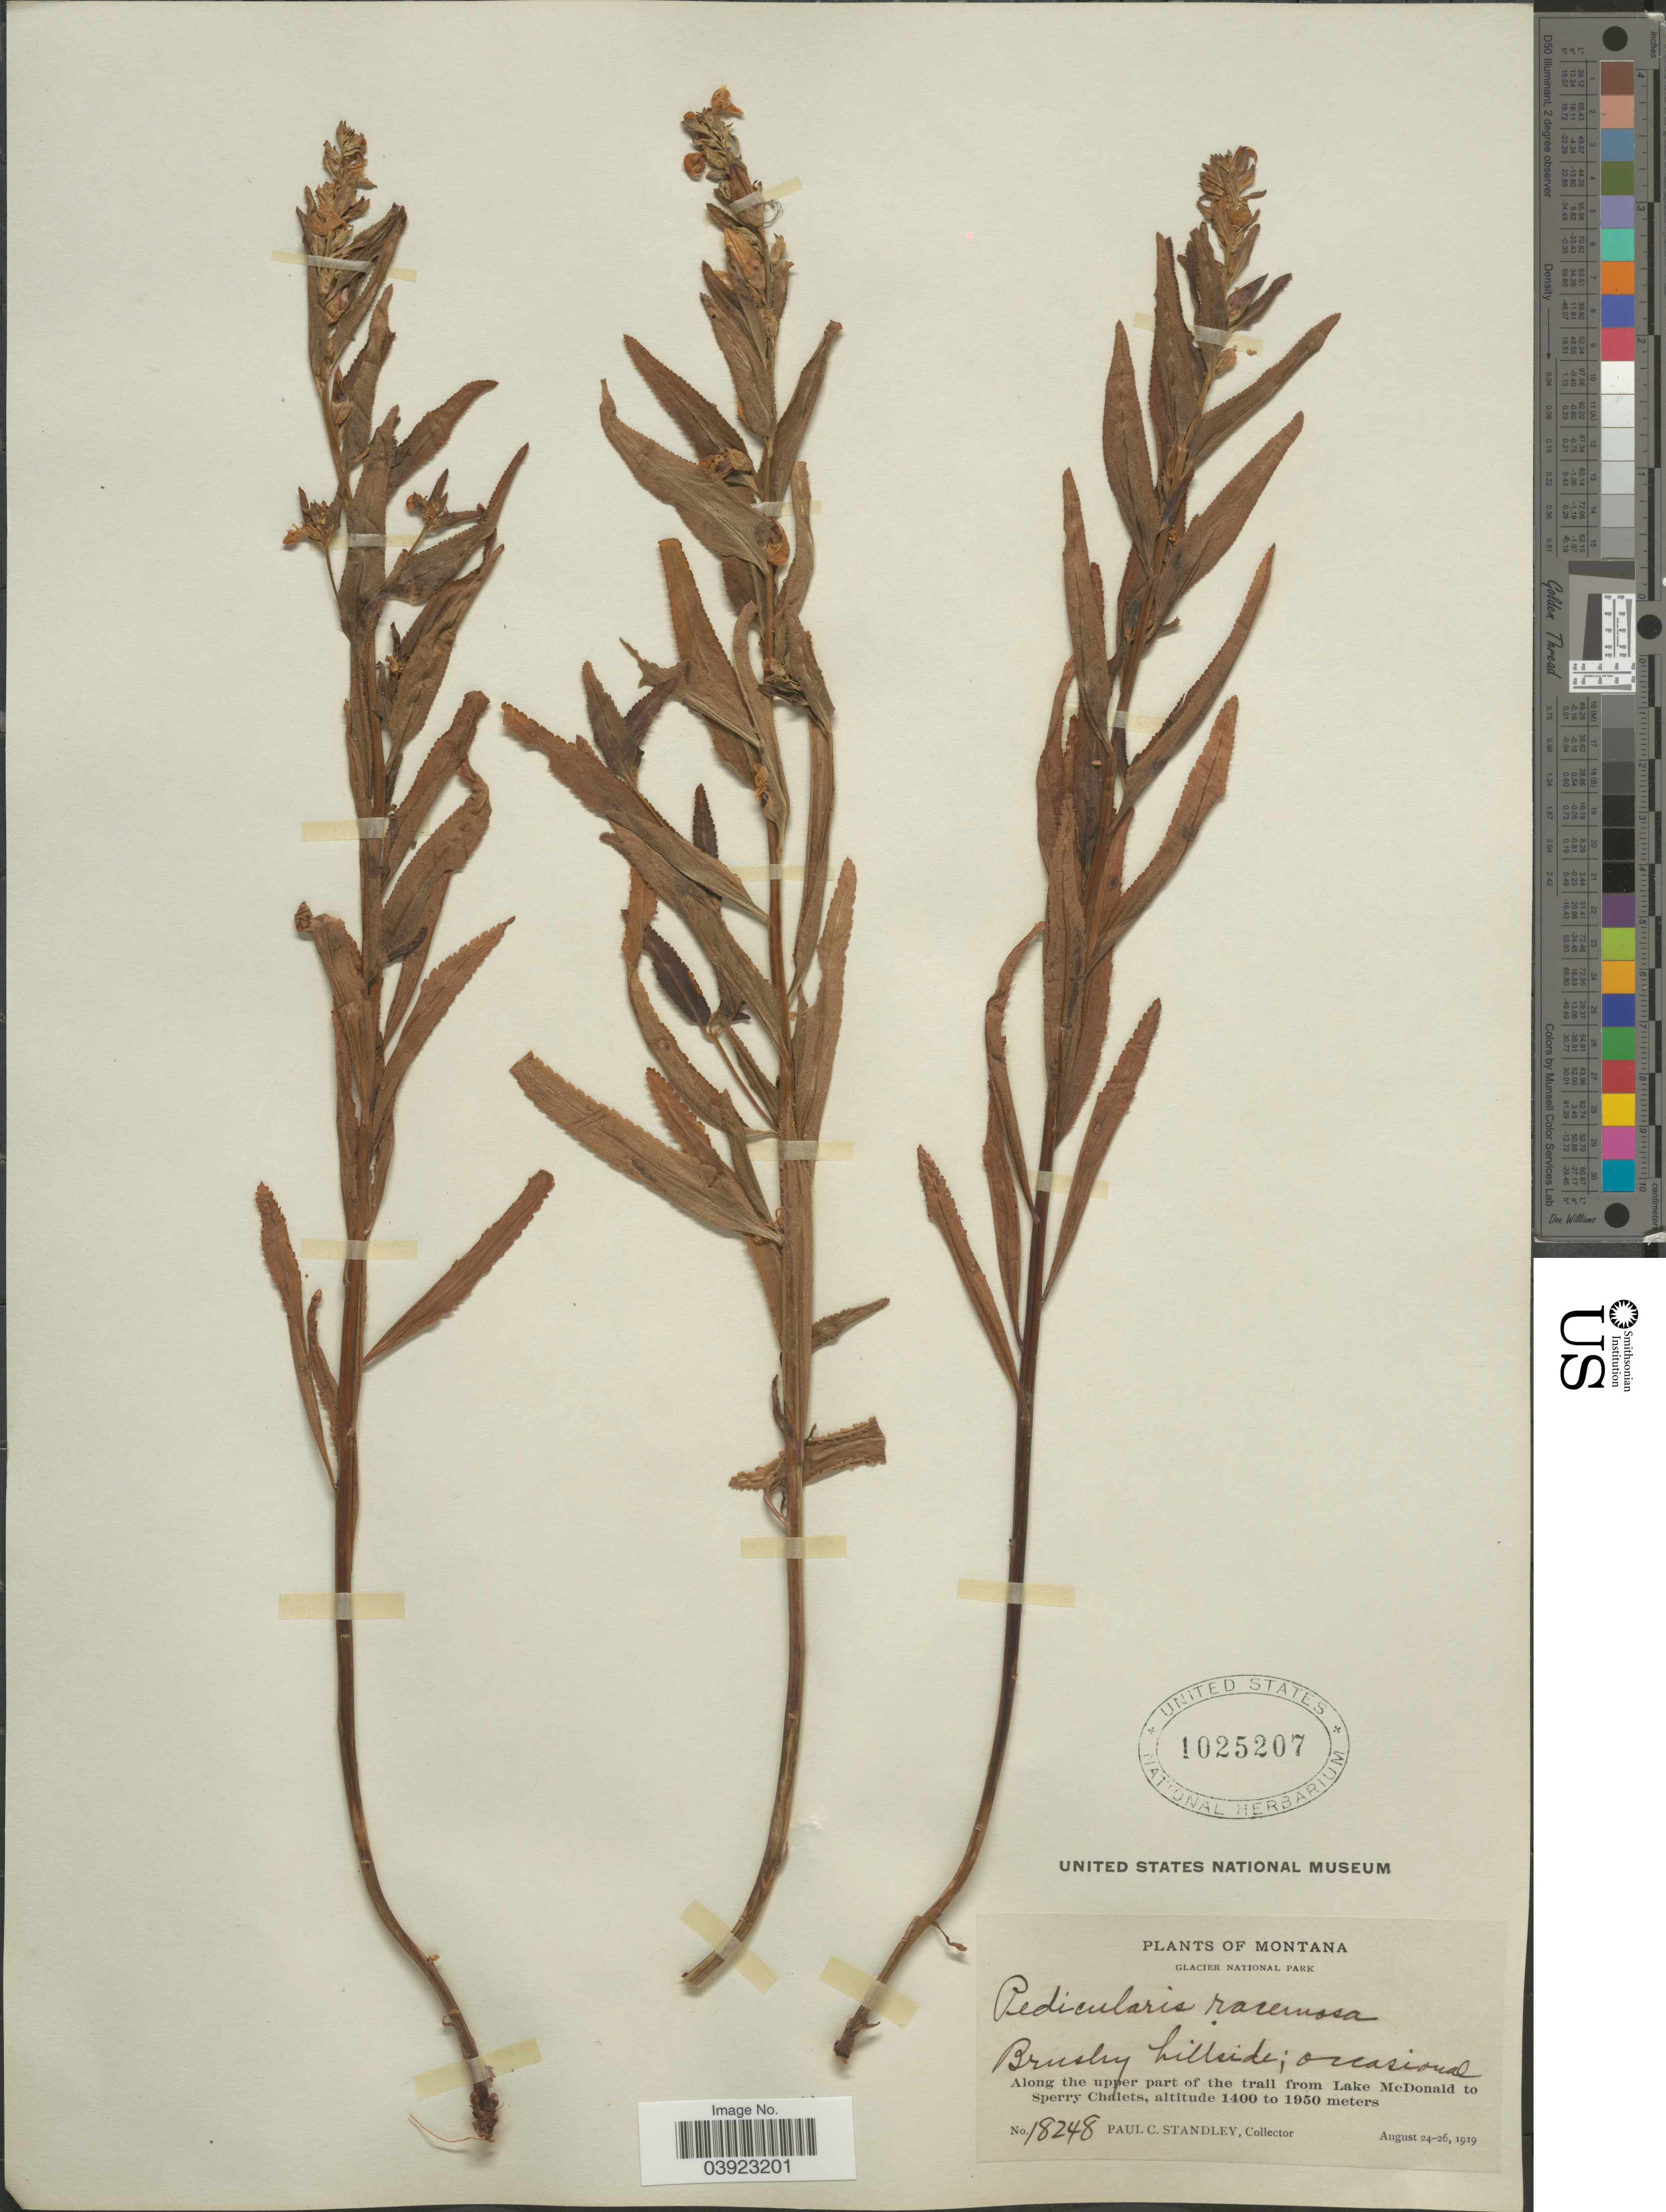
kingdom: Plantae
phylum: Tracheophyta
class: Magnoliopsida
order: Lamiales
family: Orobanchaceae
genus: Pedicularis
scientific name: Pedicularis racemosa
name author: Douglas ex Benth.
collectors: P. C. Standley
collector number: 18248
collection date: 1919-08-24/1919-08-26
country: United States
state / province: Montana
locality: Glacier National Park. Along the upper part of the trail from Lake McDonald to Sperry Chalets.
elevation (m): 1400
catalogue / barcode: US 1025207